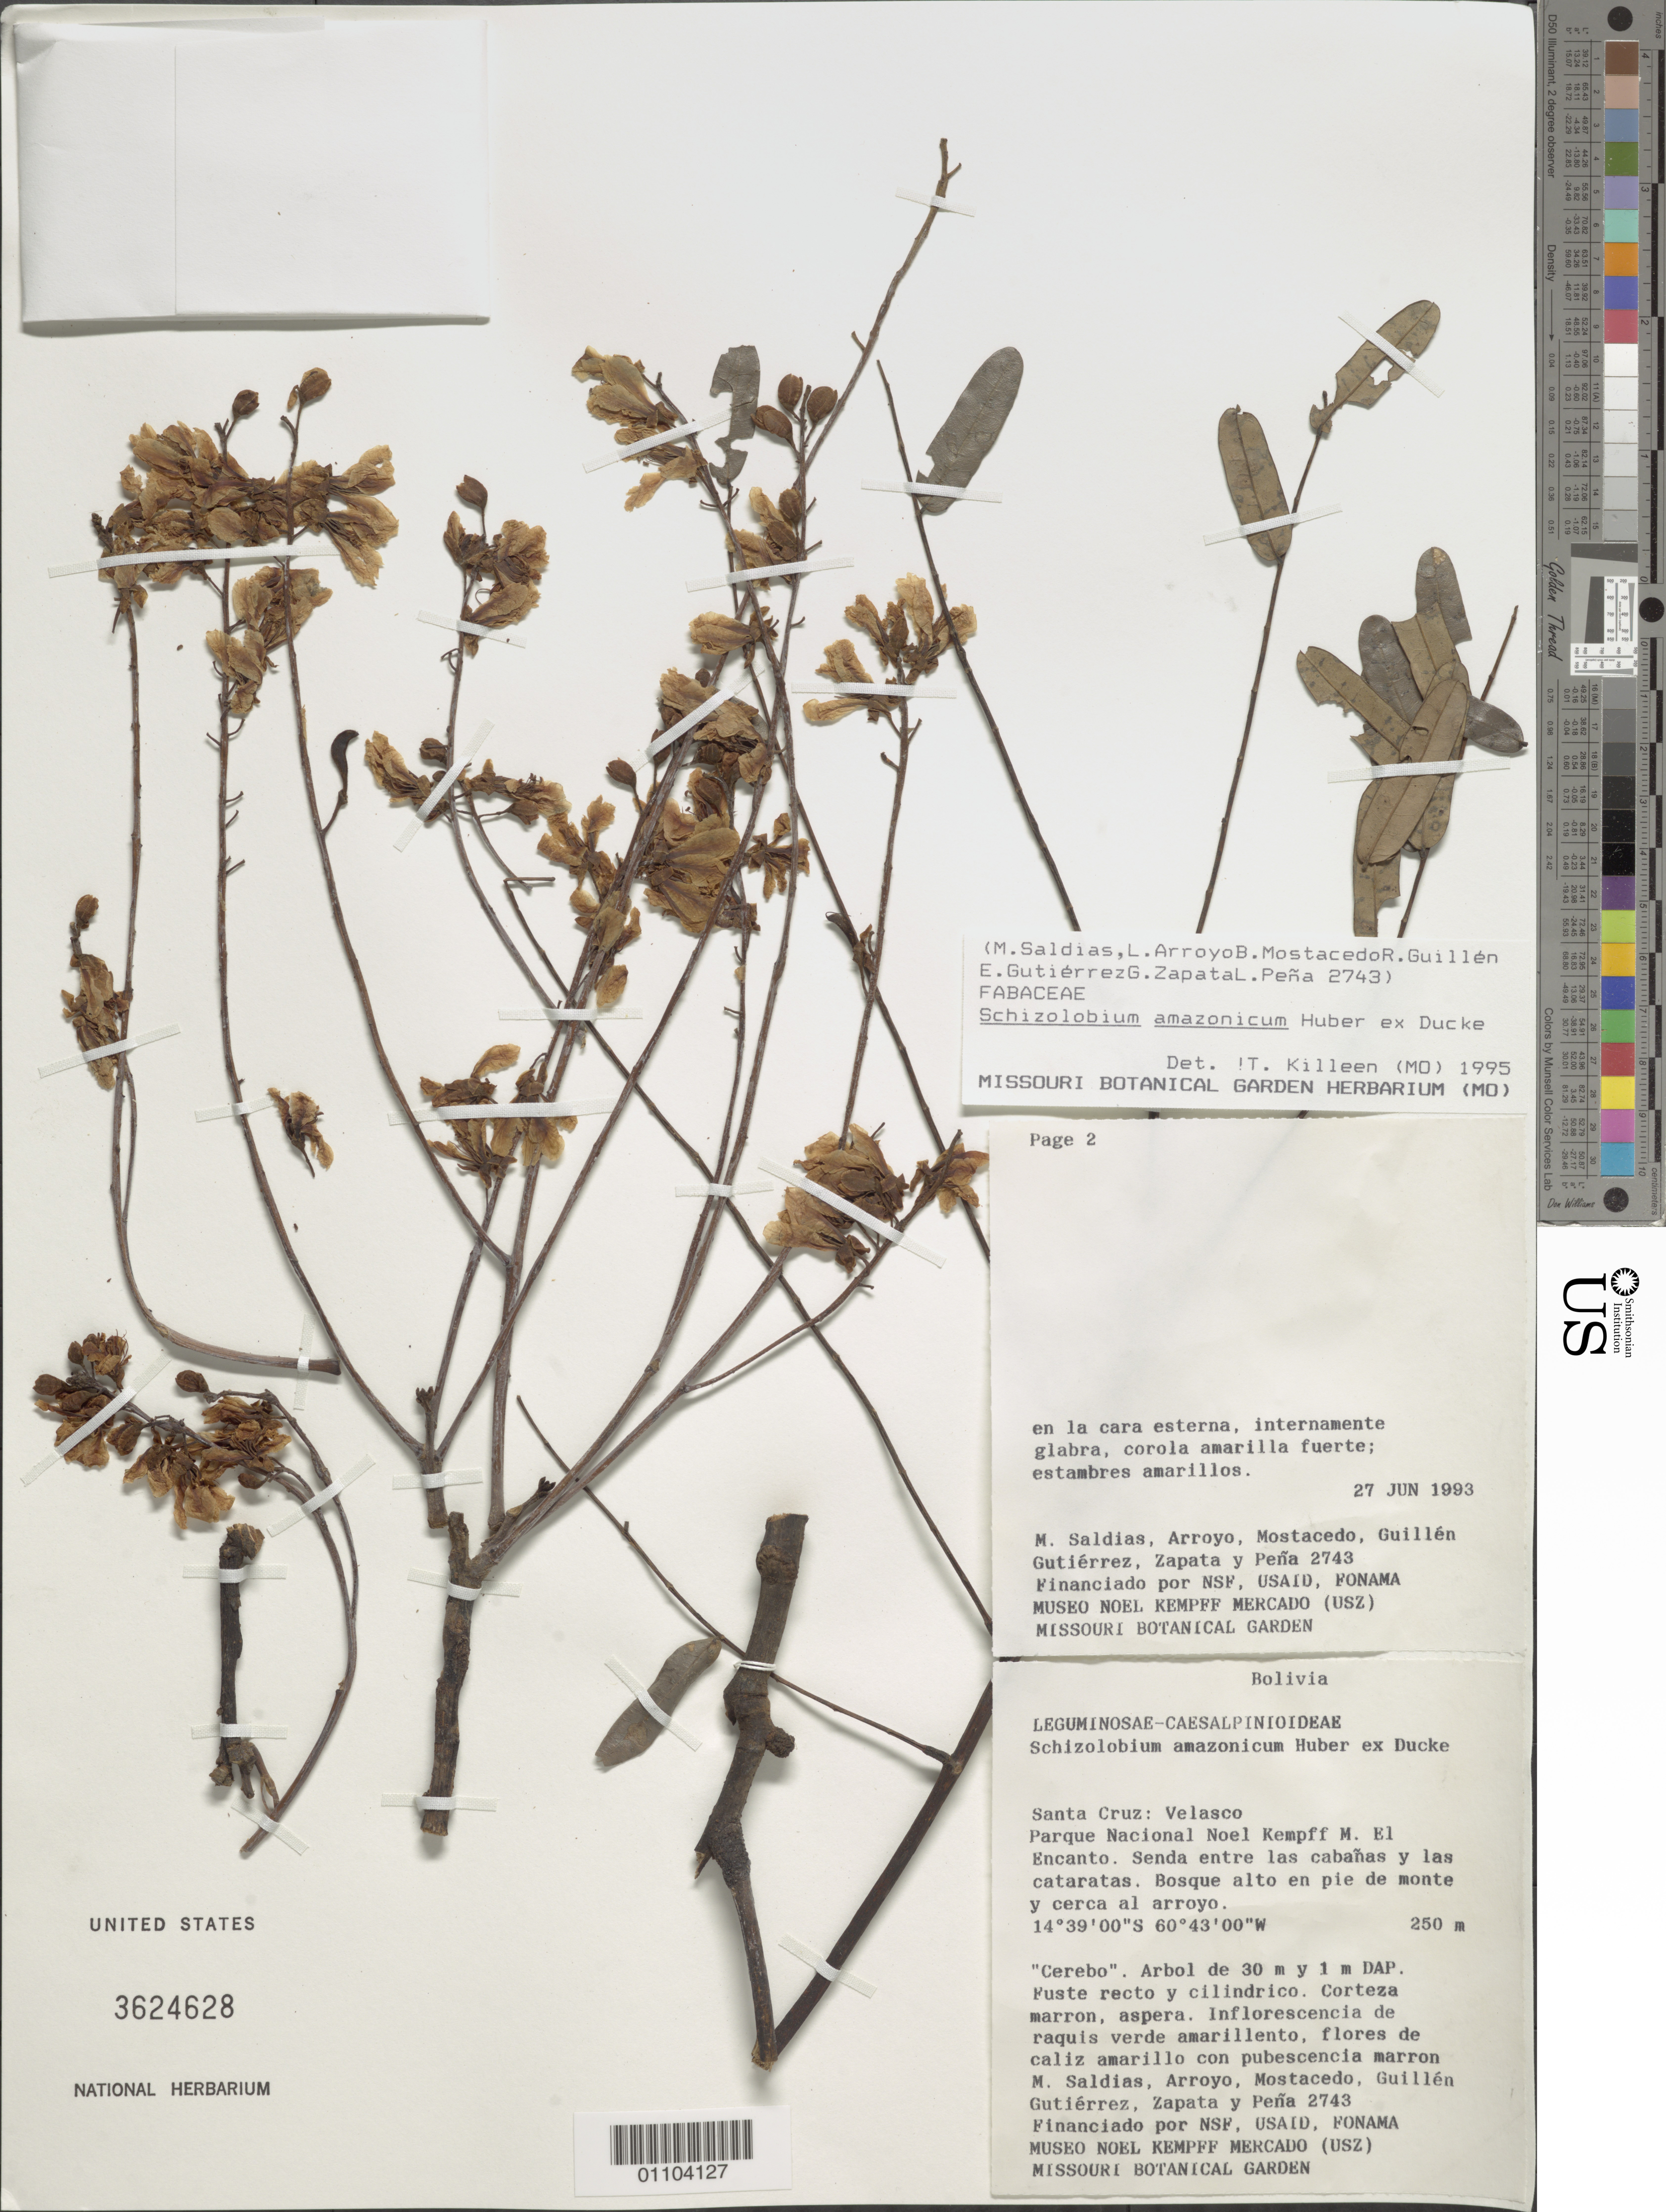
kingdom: Plantae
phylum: Tracheophyta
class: Magnoliopsida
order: Fabales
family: Fabaceae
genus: Schizolobium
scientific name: Schizolobium amazonicum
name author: Ducke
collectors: M. Saldias-P., Arroyo, --, Mostacedo, --, R. Guillén V., -. Gutierrez, -. Zapata & -. Pena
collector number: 250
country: Bolivia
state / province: Santa Cruz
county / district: Velasco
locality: Parque Nacional Noel Kempff M. E. Encanto.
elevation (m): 250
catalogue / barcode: US 3624628